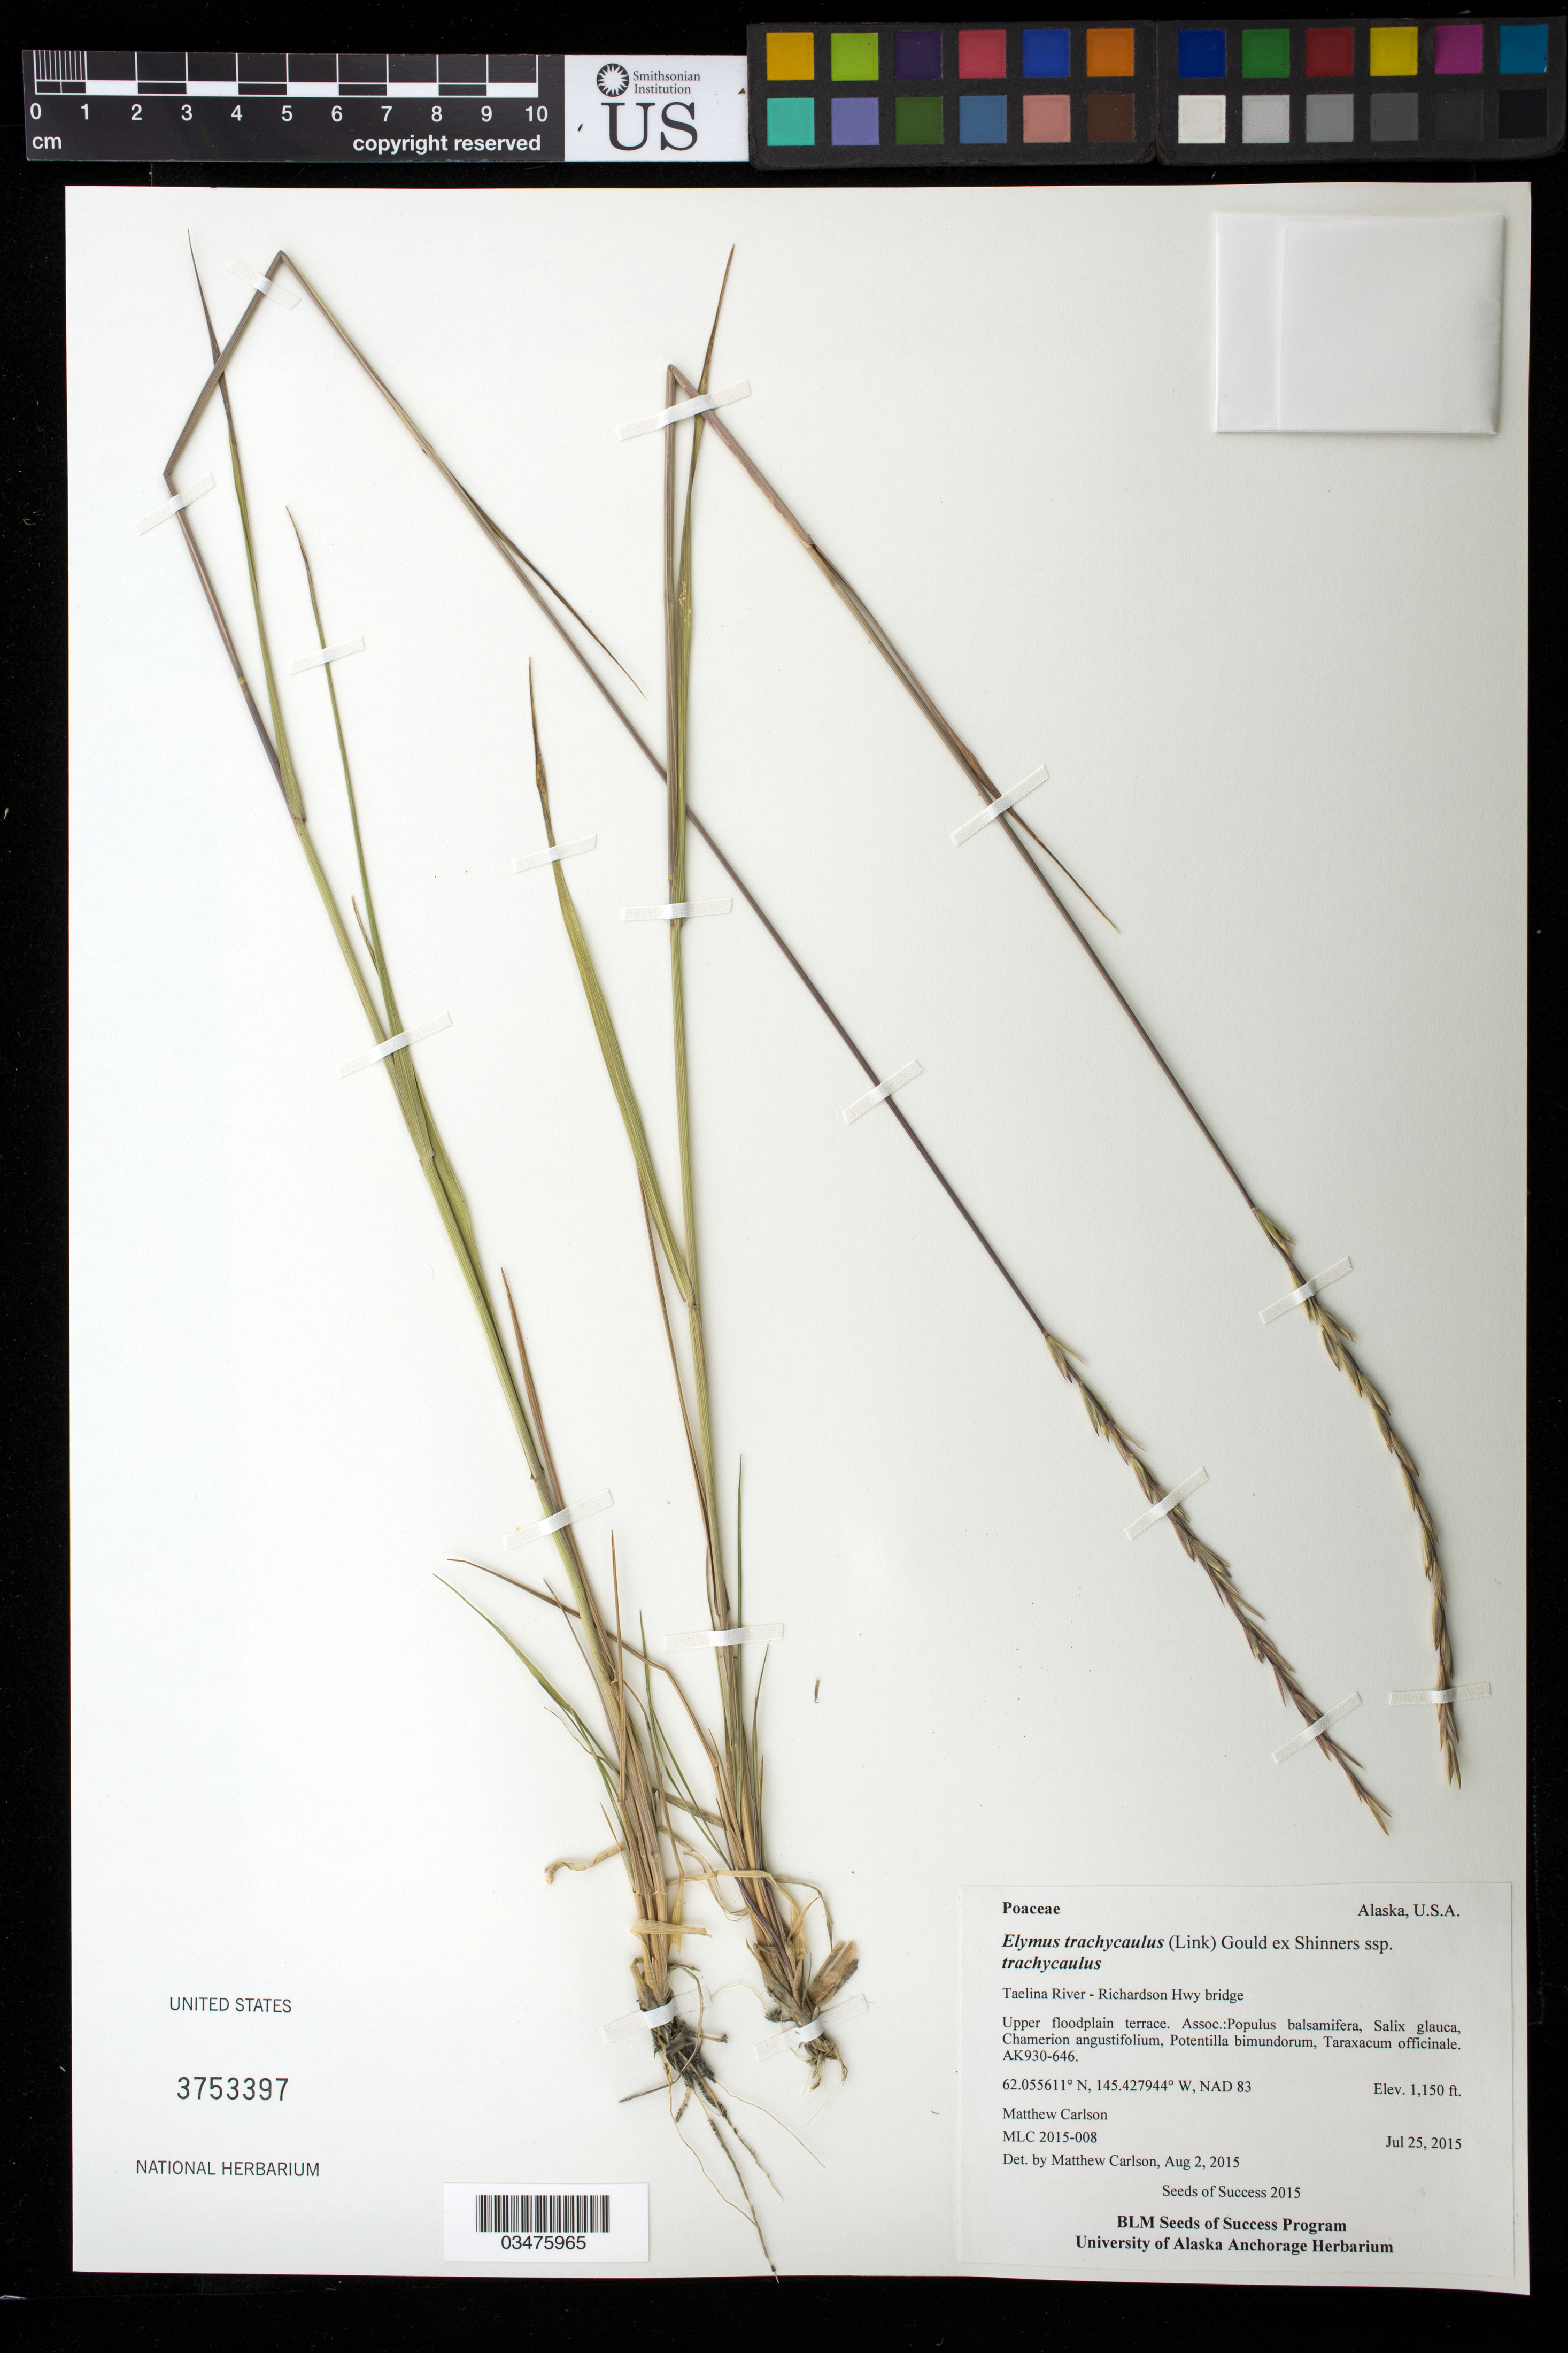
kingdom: Plantae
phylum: Tracheophyta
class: Liliopsida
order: Poales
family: Poaceae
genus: Elymus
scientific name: Elymus trachycaulus subsp. trachycaulus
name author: (Link) Gould ex Shinners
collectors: M. Carlson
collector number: AK930-646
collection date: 2015-07-25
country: United States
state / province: Alaska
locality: Taelina River - Richardson Hwy bridge.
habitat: Upper floodplain terrace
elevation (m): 351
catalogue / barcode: US 3753397